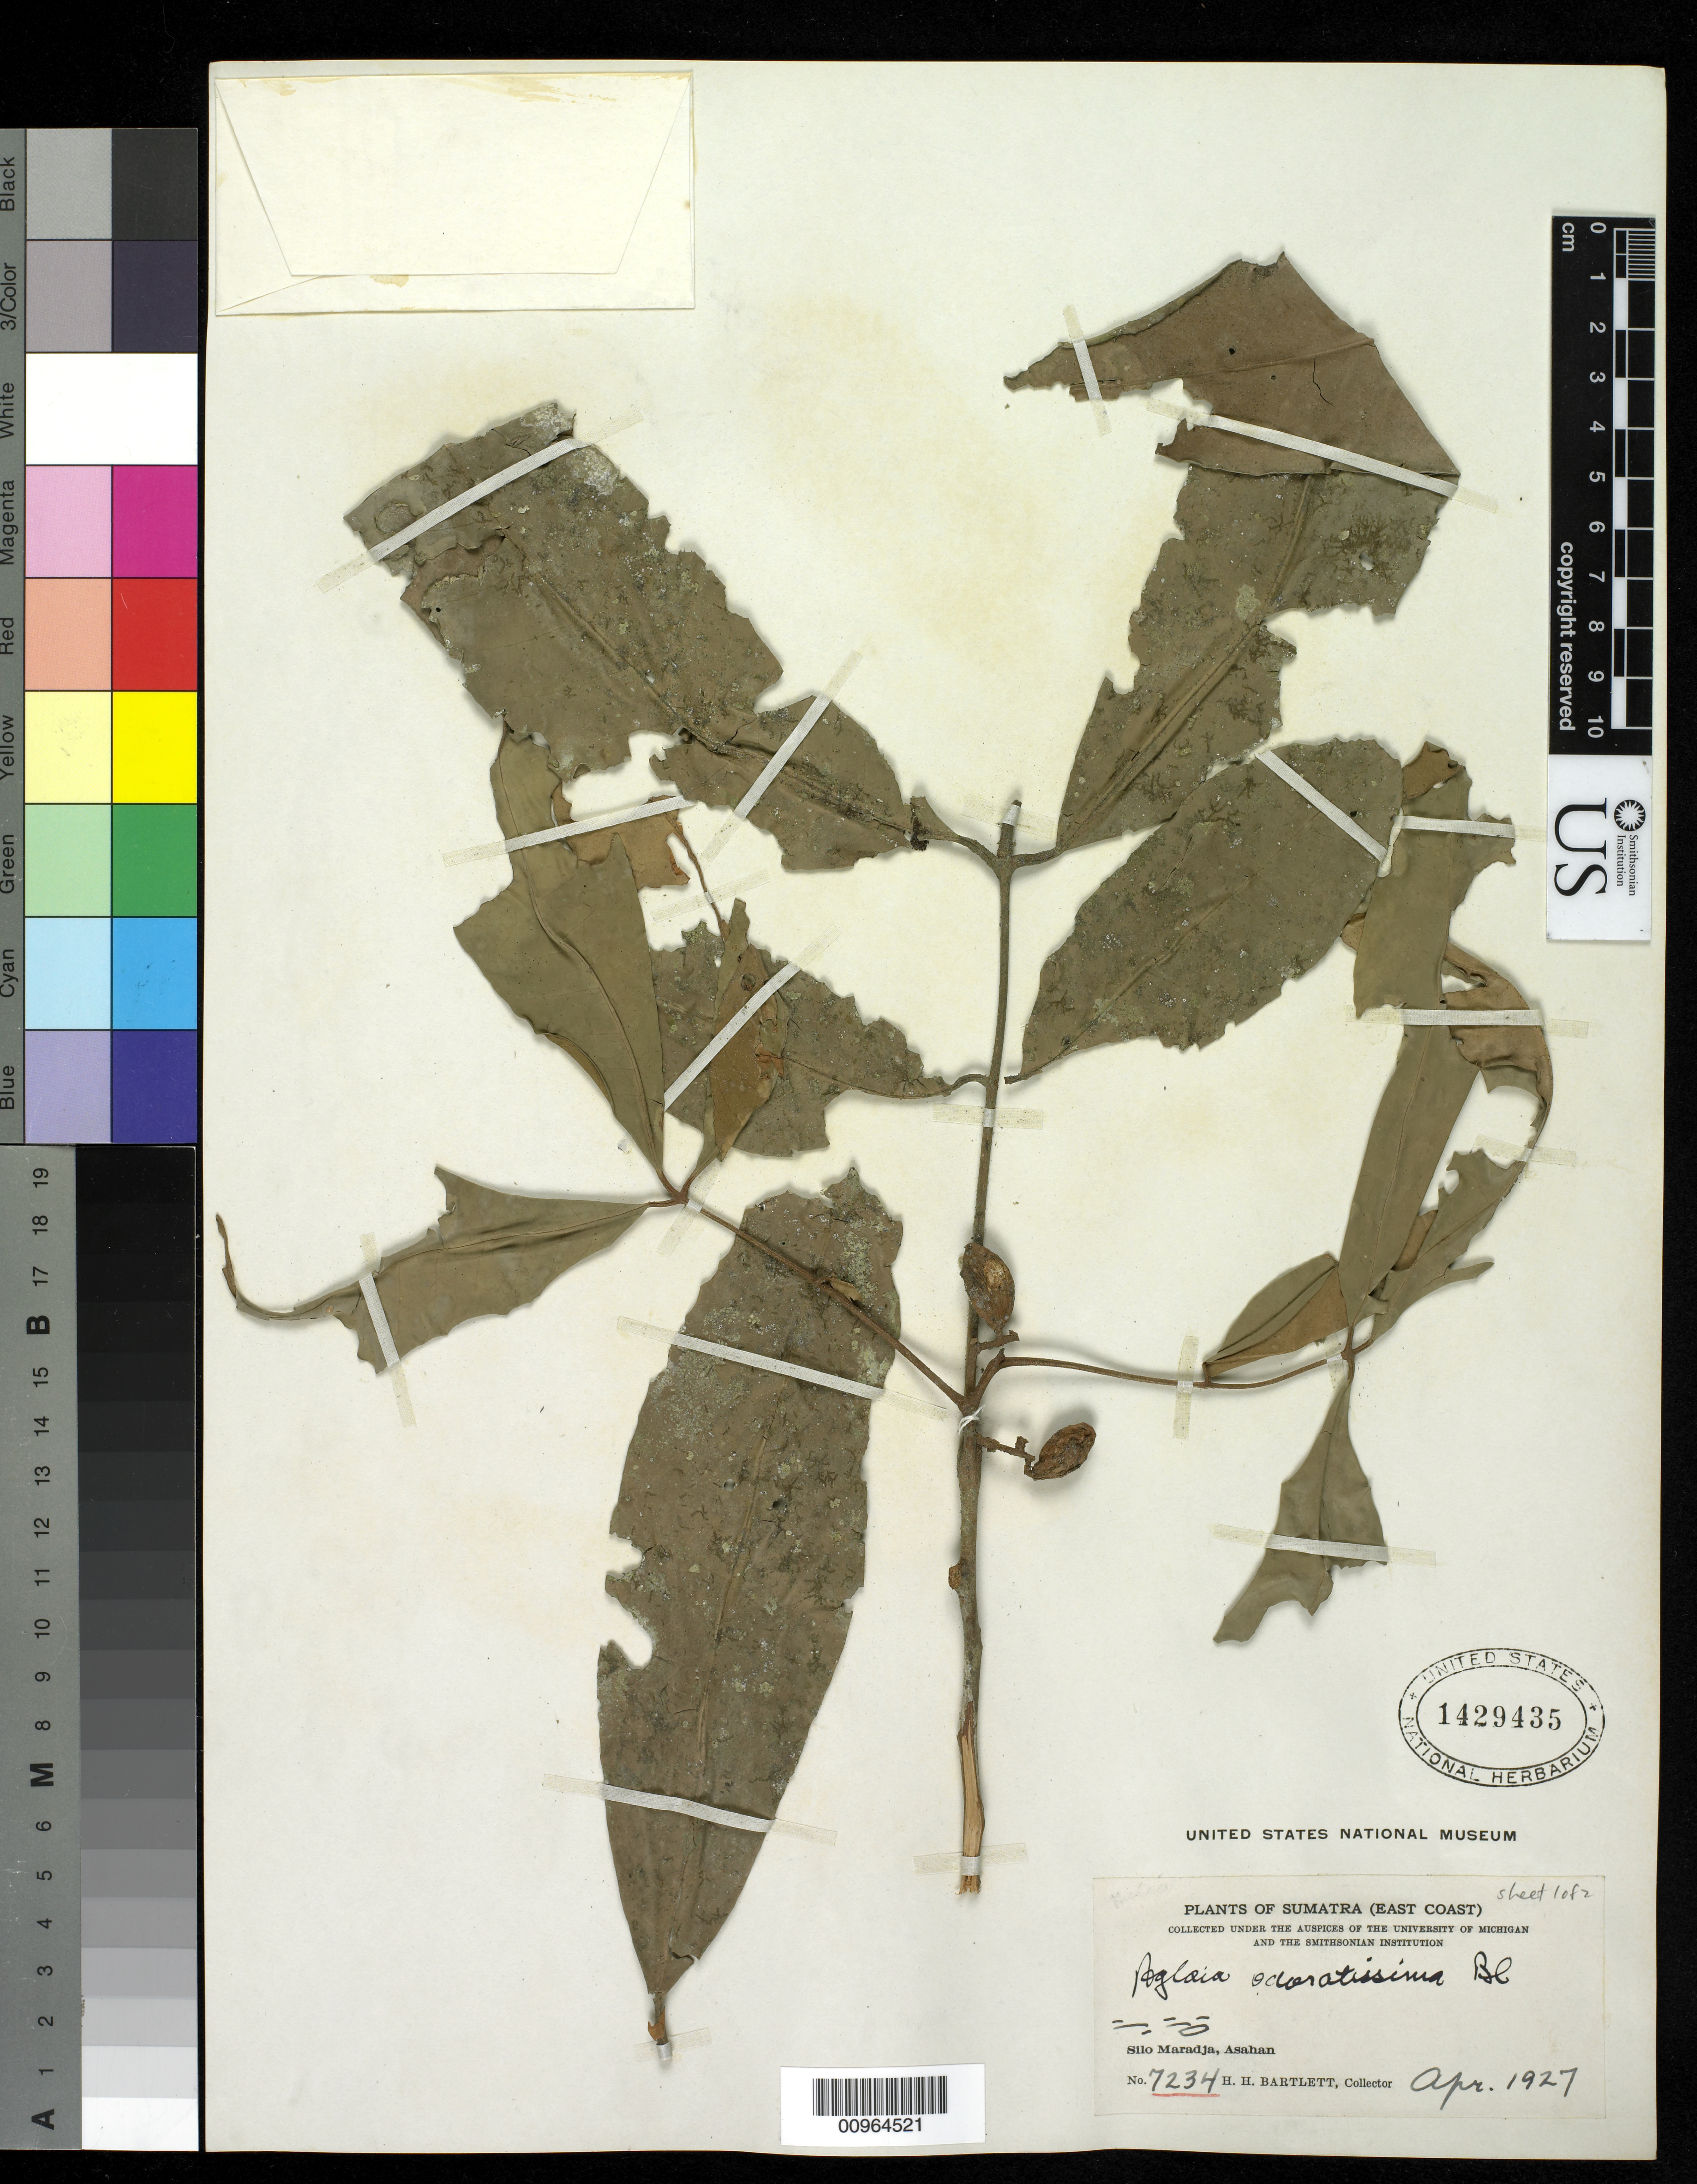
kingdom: Plantae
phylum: Tracheophyta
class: Magnoliopsida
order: Sapindales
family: Meliaceae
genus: Aglaia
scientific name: Aglaia korthalsii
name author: Miq.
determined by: Pannell, C. M.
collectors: H. H. Bartlett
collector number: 7234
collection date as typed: Apr 1927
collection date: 1927-04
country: Indonesia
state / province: Sumatra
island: Sumatra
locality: Silo Maradja, Asahan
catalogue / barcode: US 1429435